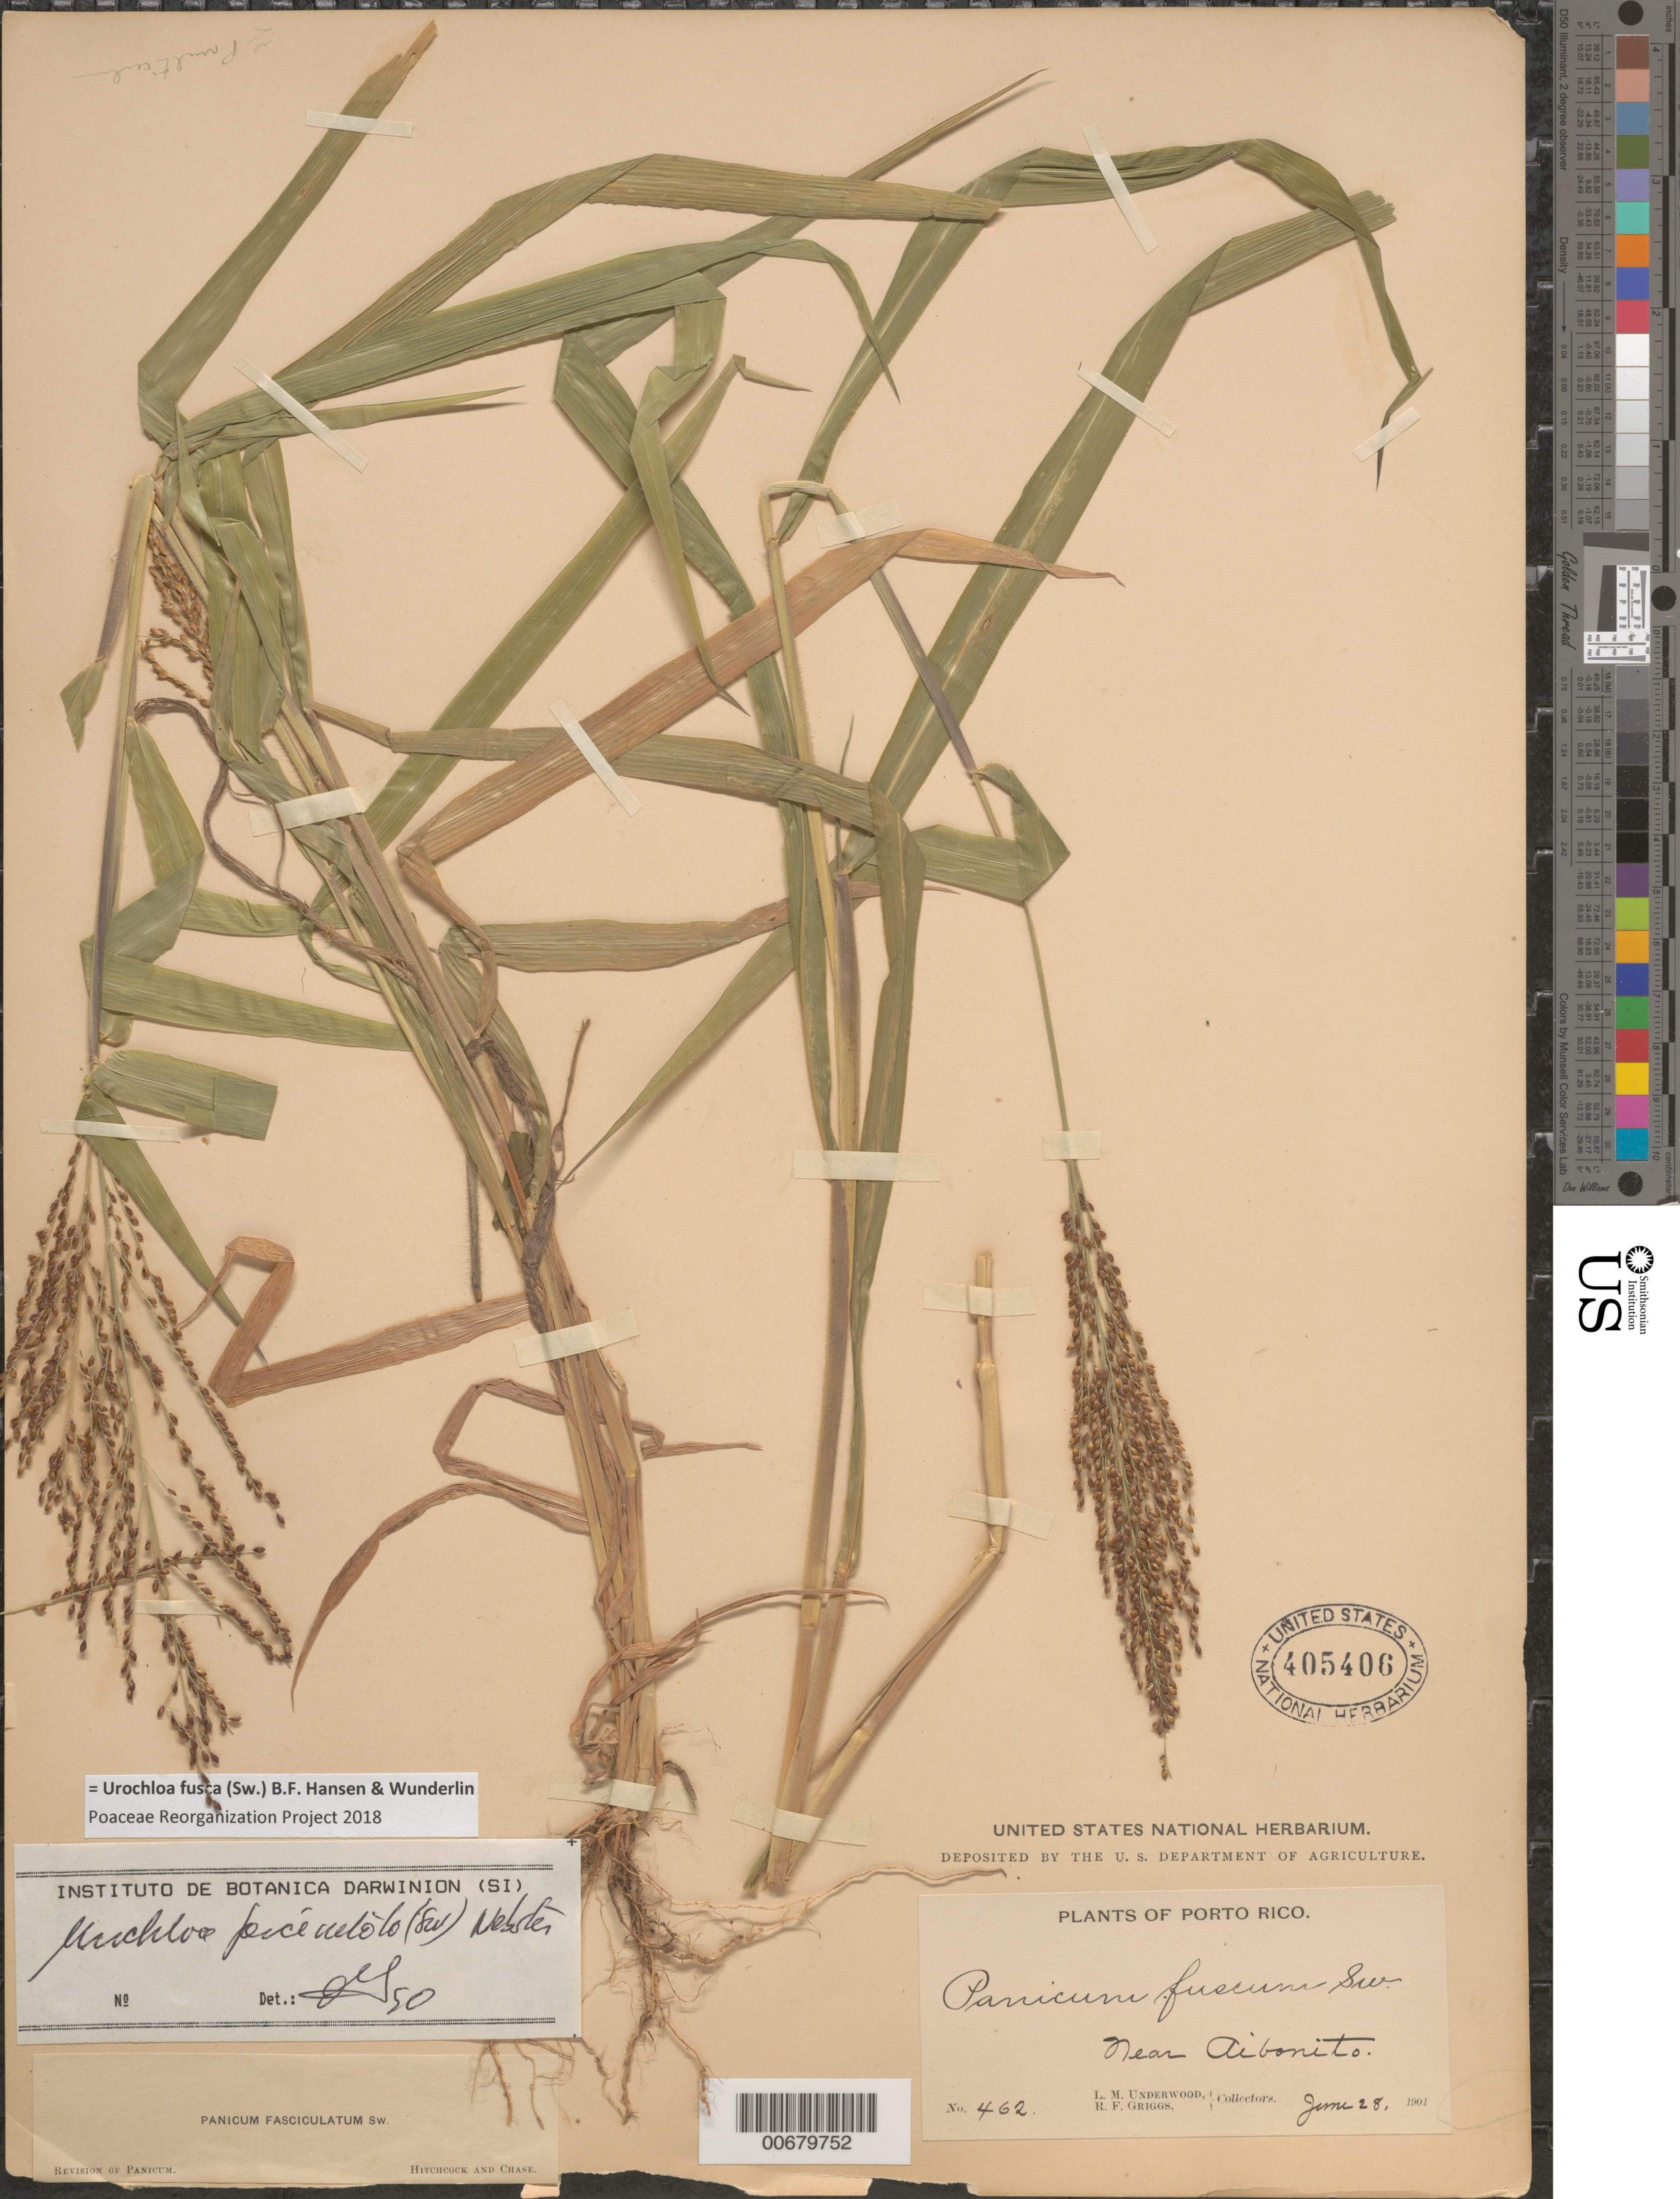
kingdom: Plantae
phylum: Tracheophyta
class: Liliopsida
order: Poales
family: Poaceae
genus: Urochloa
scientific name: Urochloa fasciculata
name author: (Sw.) R.D. Webster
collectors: L. M. Underwood & R. F. Griggs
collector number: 462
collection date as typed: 28 Jun 1901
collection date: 1901-06-28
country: Puerto Rico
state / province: Abonito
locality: Aibonito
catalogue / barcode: US 405406